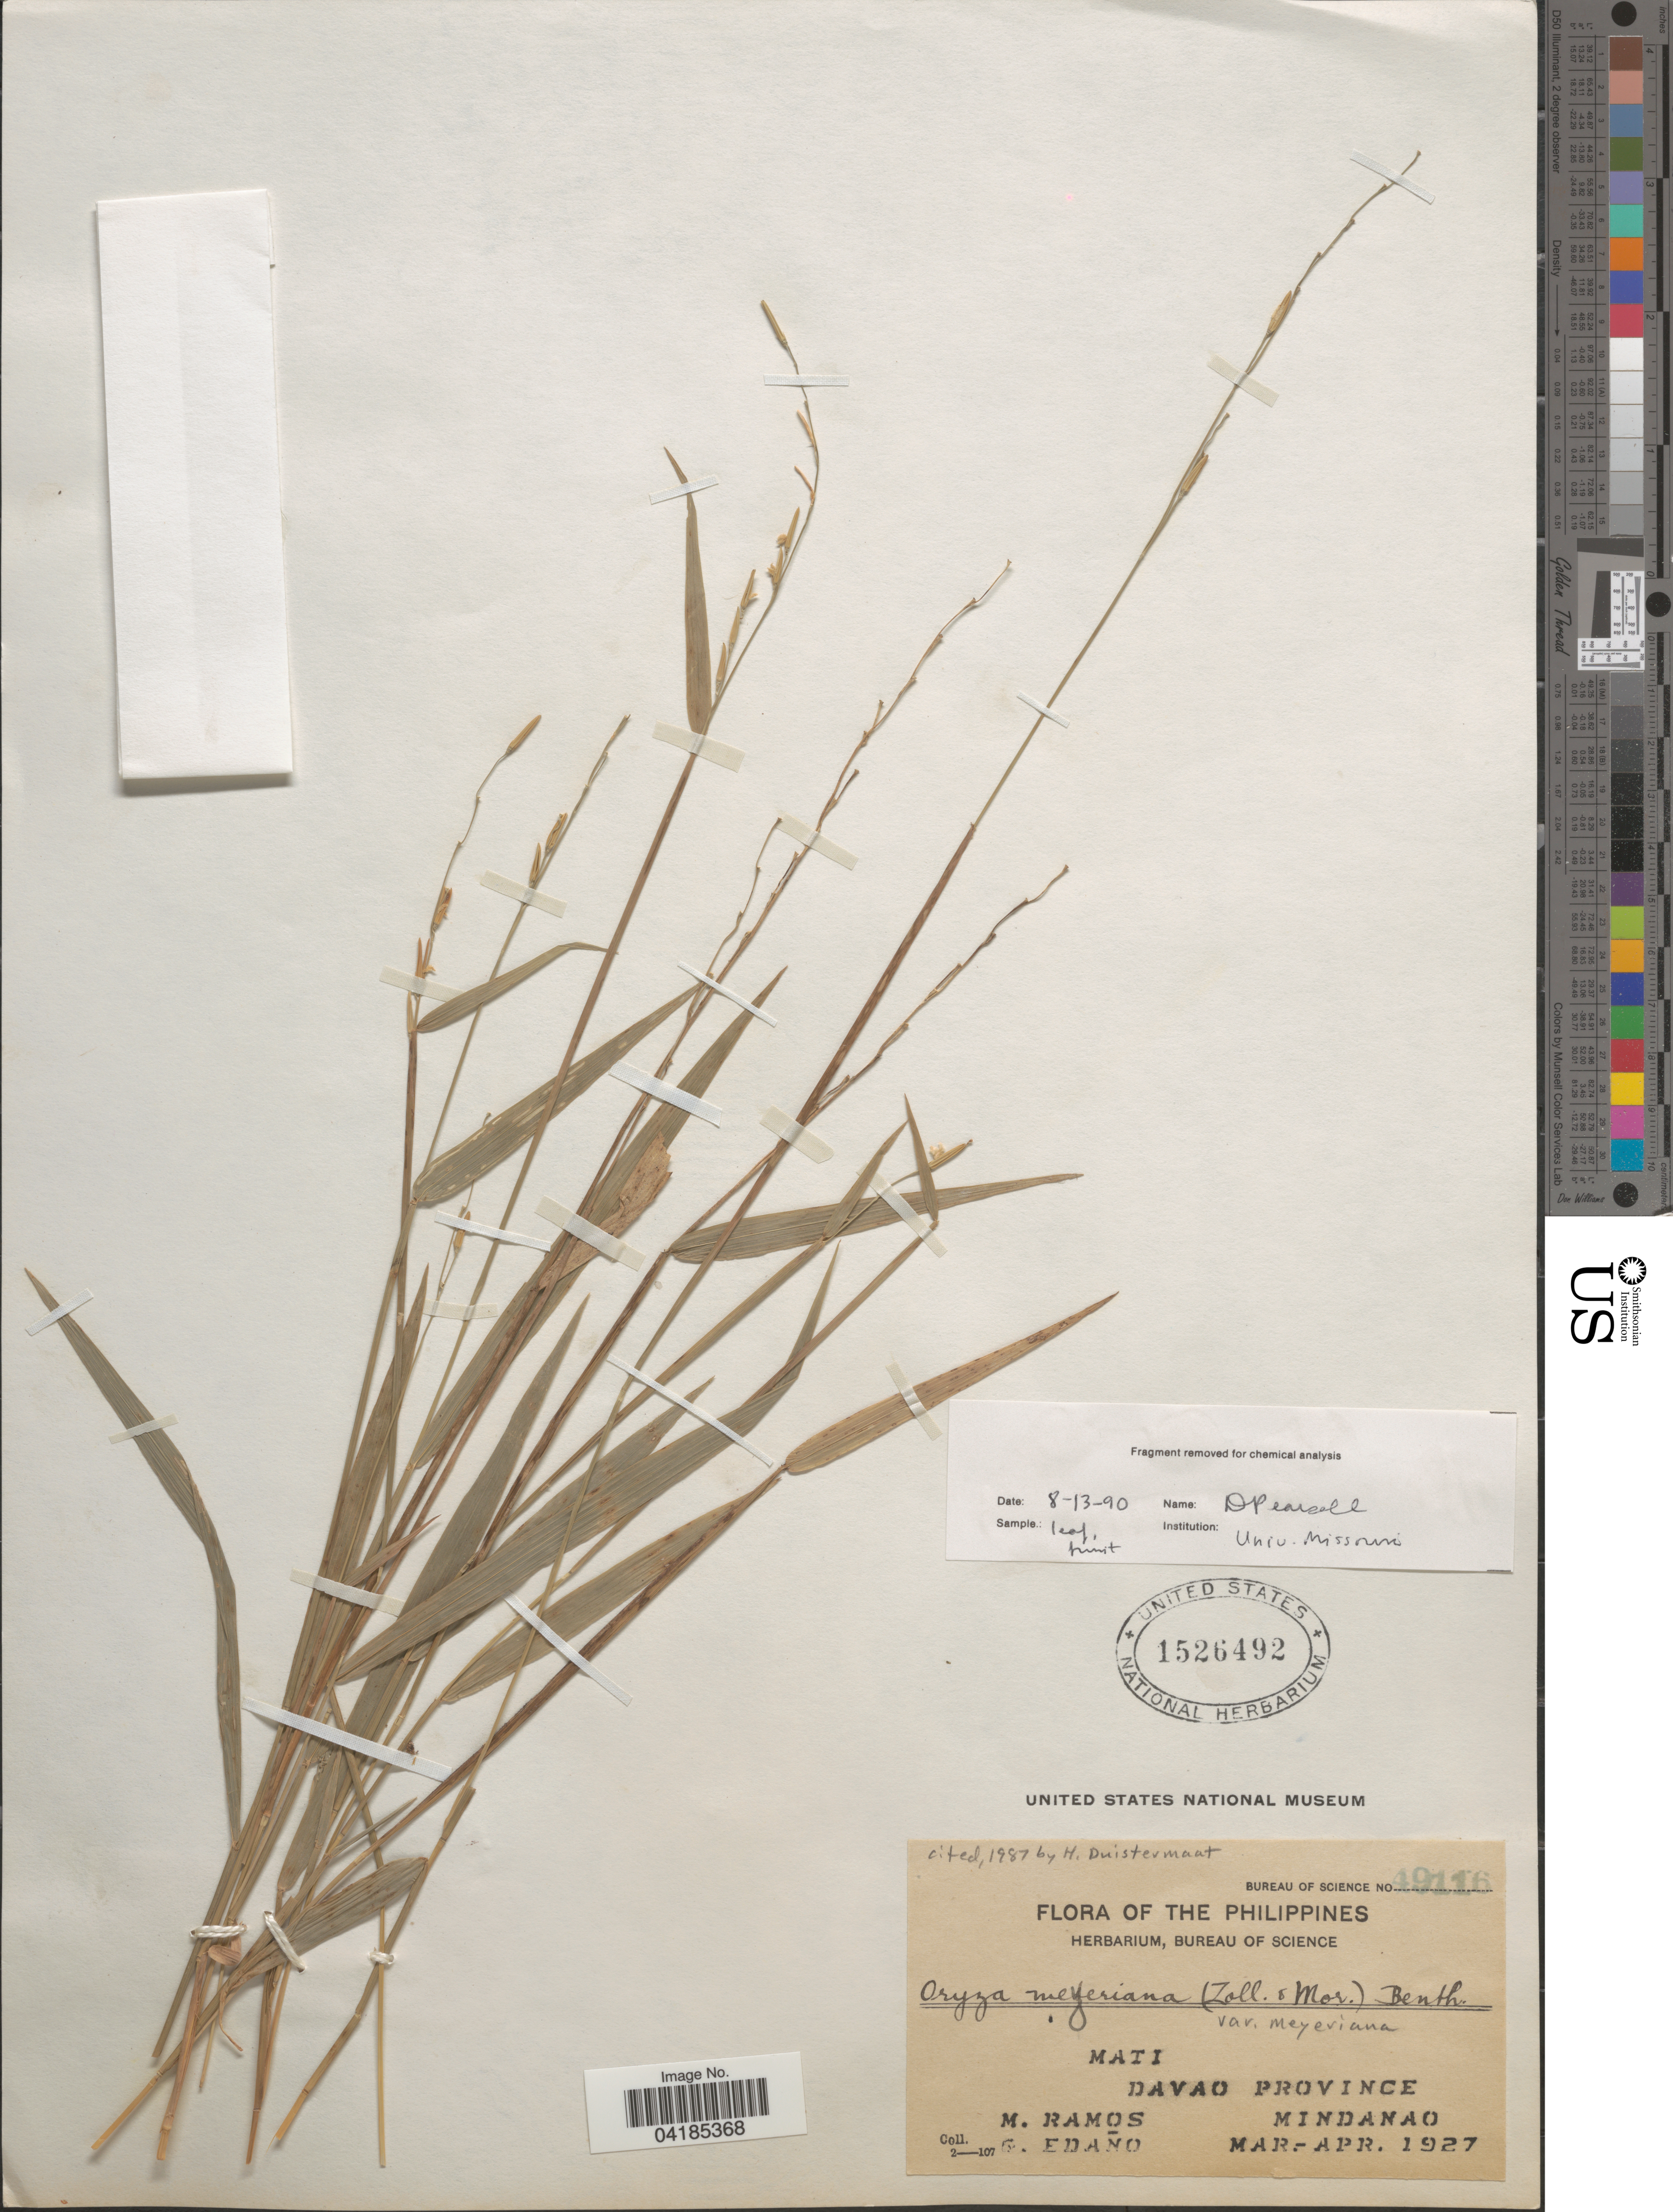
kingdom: Plantae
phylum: Tracheophyta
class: Liliopsida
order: Poales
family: Poaceae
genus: Oryza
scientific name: Oryza meyeriana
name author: (Zoll. & Mor.) Baill.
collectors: M. Ramos & G. Edaño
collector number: Bureau of Science 49116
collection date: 1927-03/1927-04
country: Philippines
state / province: Davao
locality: Mati. Mindanao.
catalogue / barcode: US 1526492